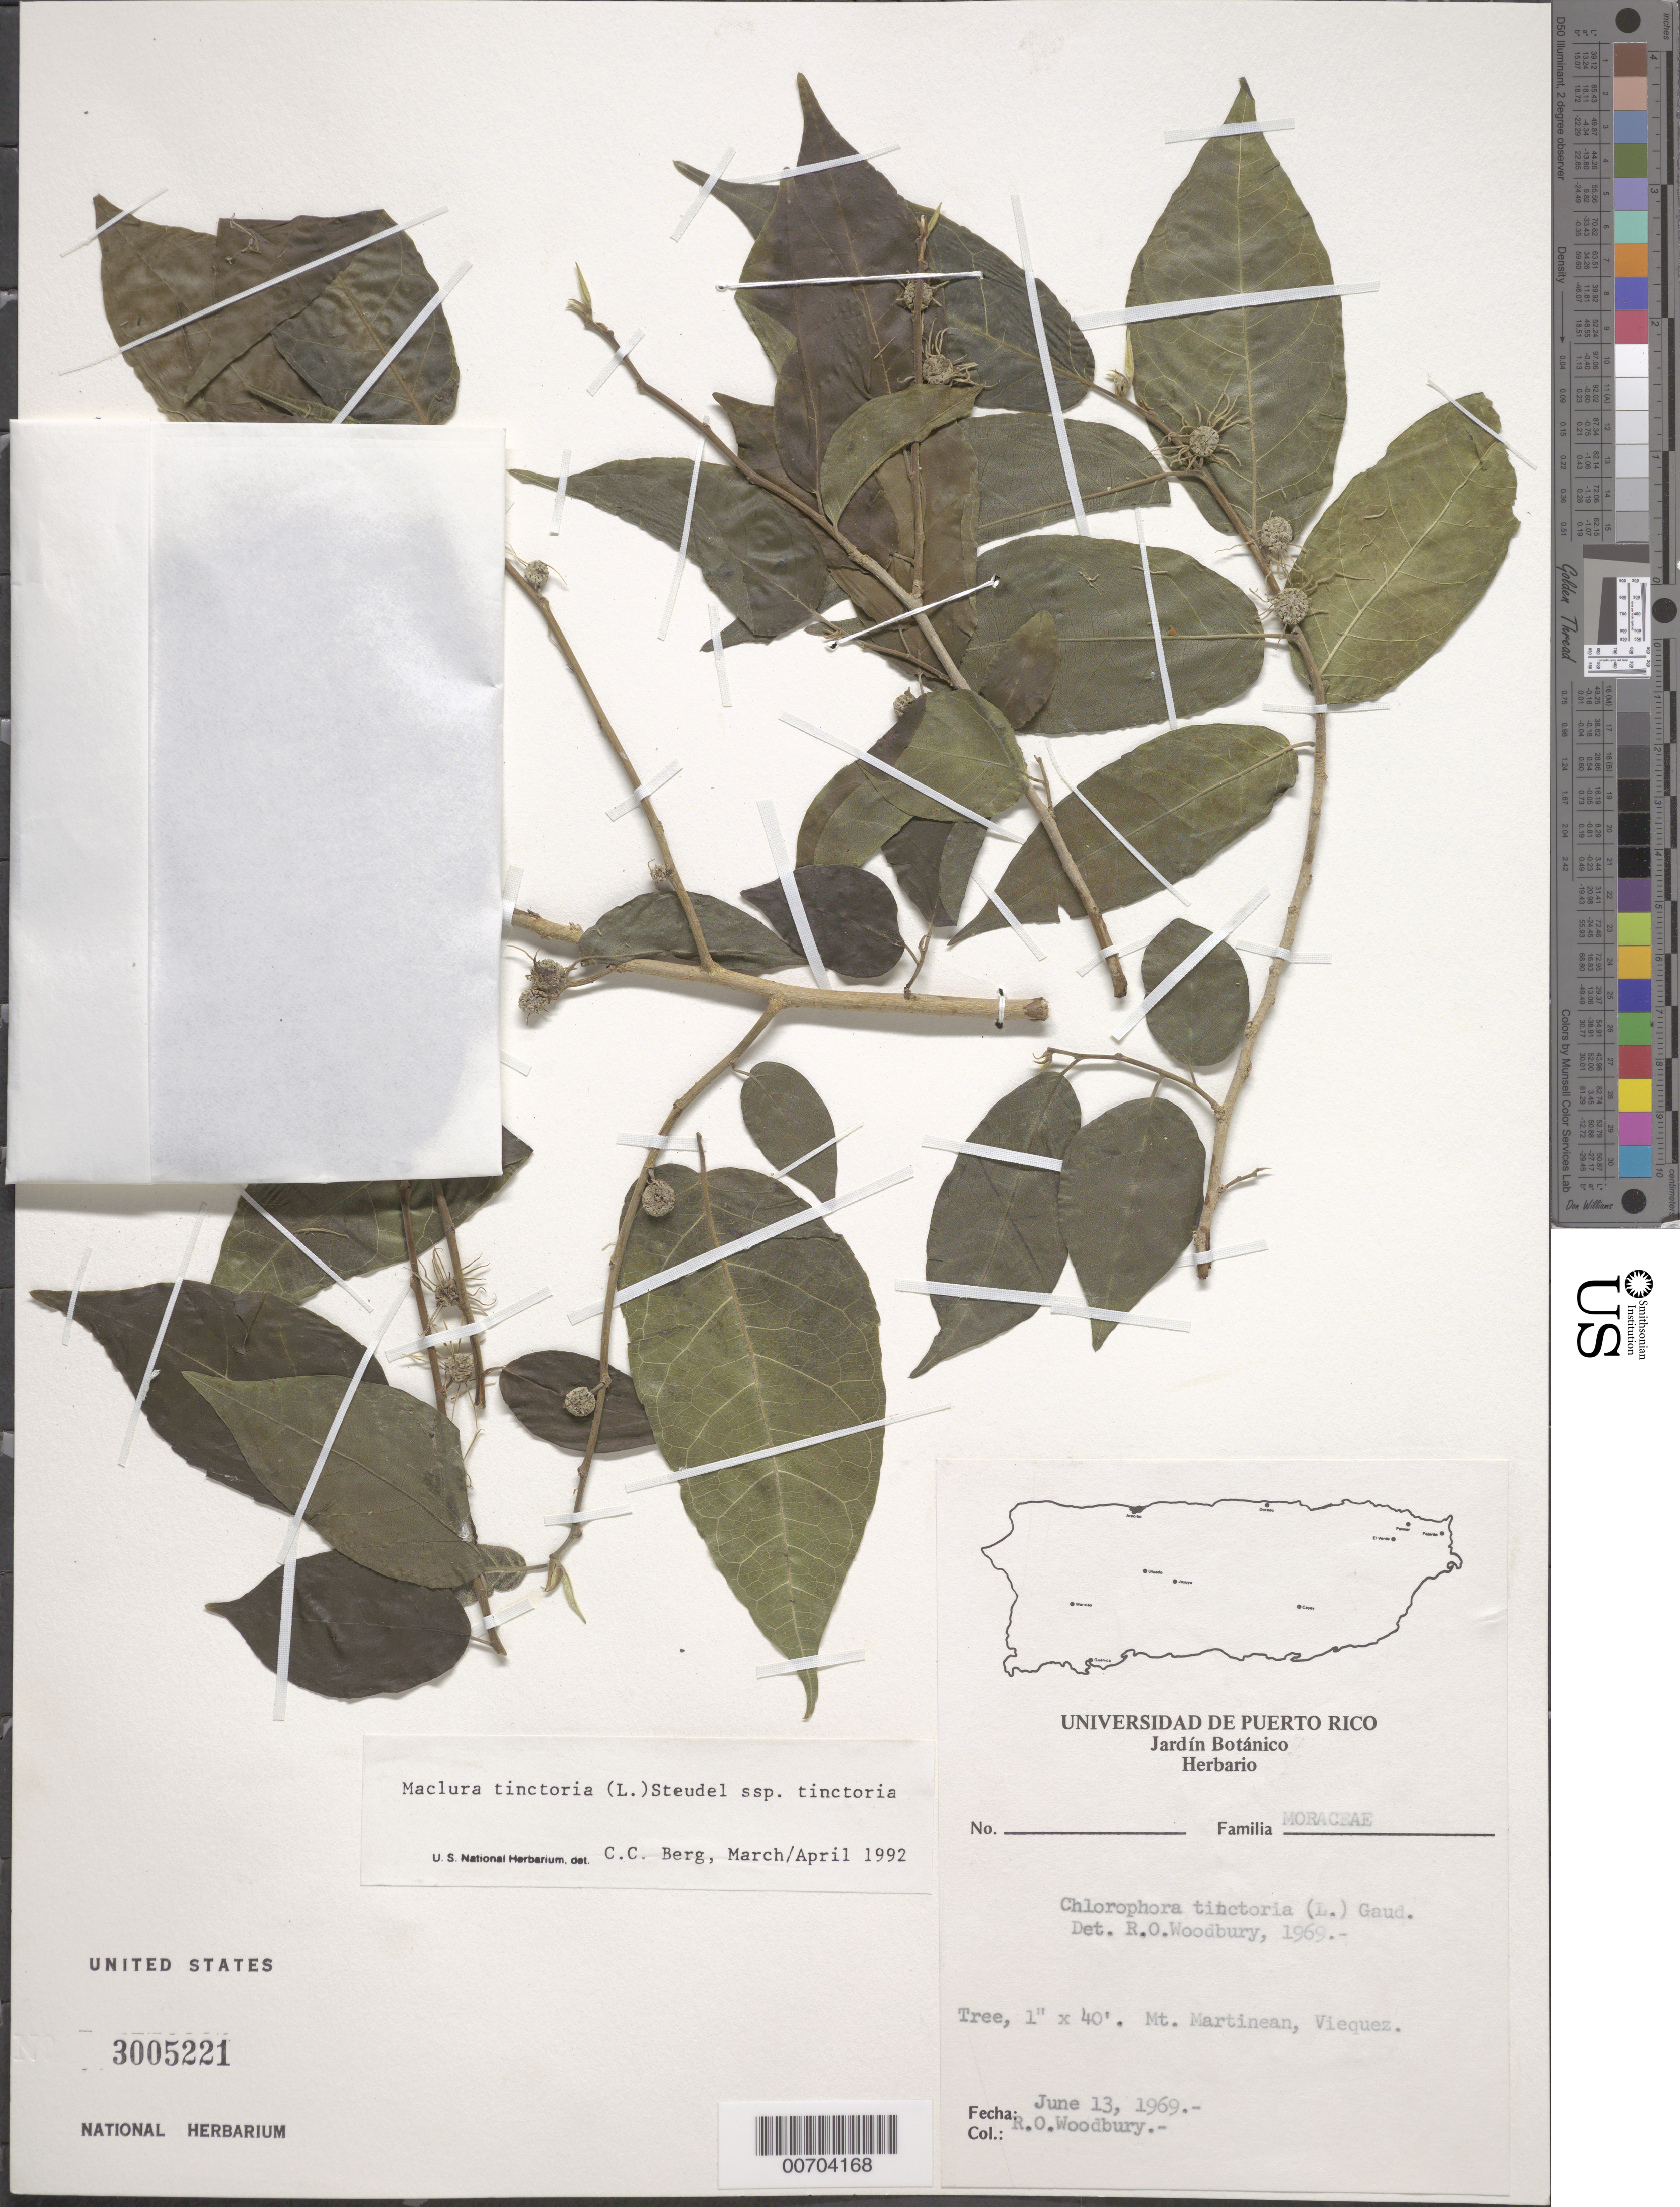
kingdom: Plantae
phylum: Tracheophyta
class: Magnoliopsida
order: Rosales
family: Moraceae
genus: Maclura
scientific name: Maclura tinctoria subsp. tinctoria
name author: (L.) D. Don ex Steud.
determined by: Berg, C. C.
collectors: R. O. Woodbury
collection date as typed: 13 Jun 1969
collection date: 1969-06-13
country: Puerto Rico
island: Vieques Island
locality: Mt. Martinean, Viequez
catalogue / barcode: US 3005221